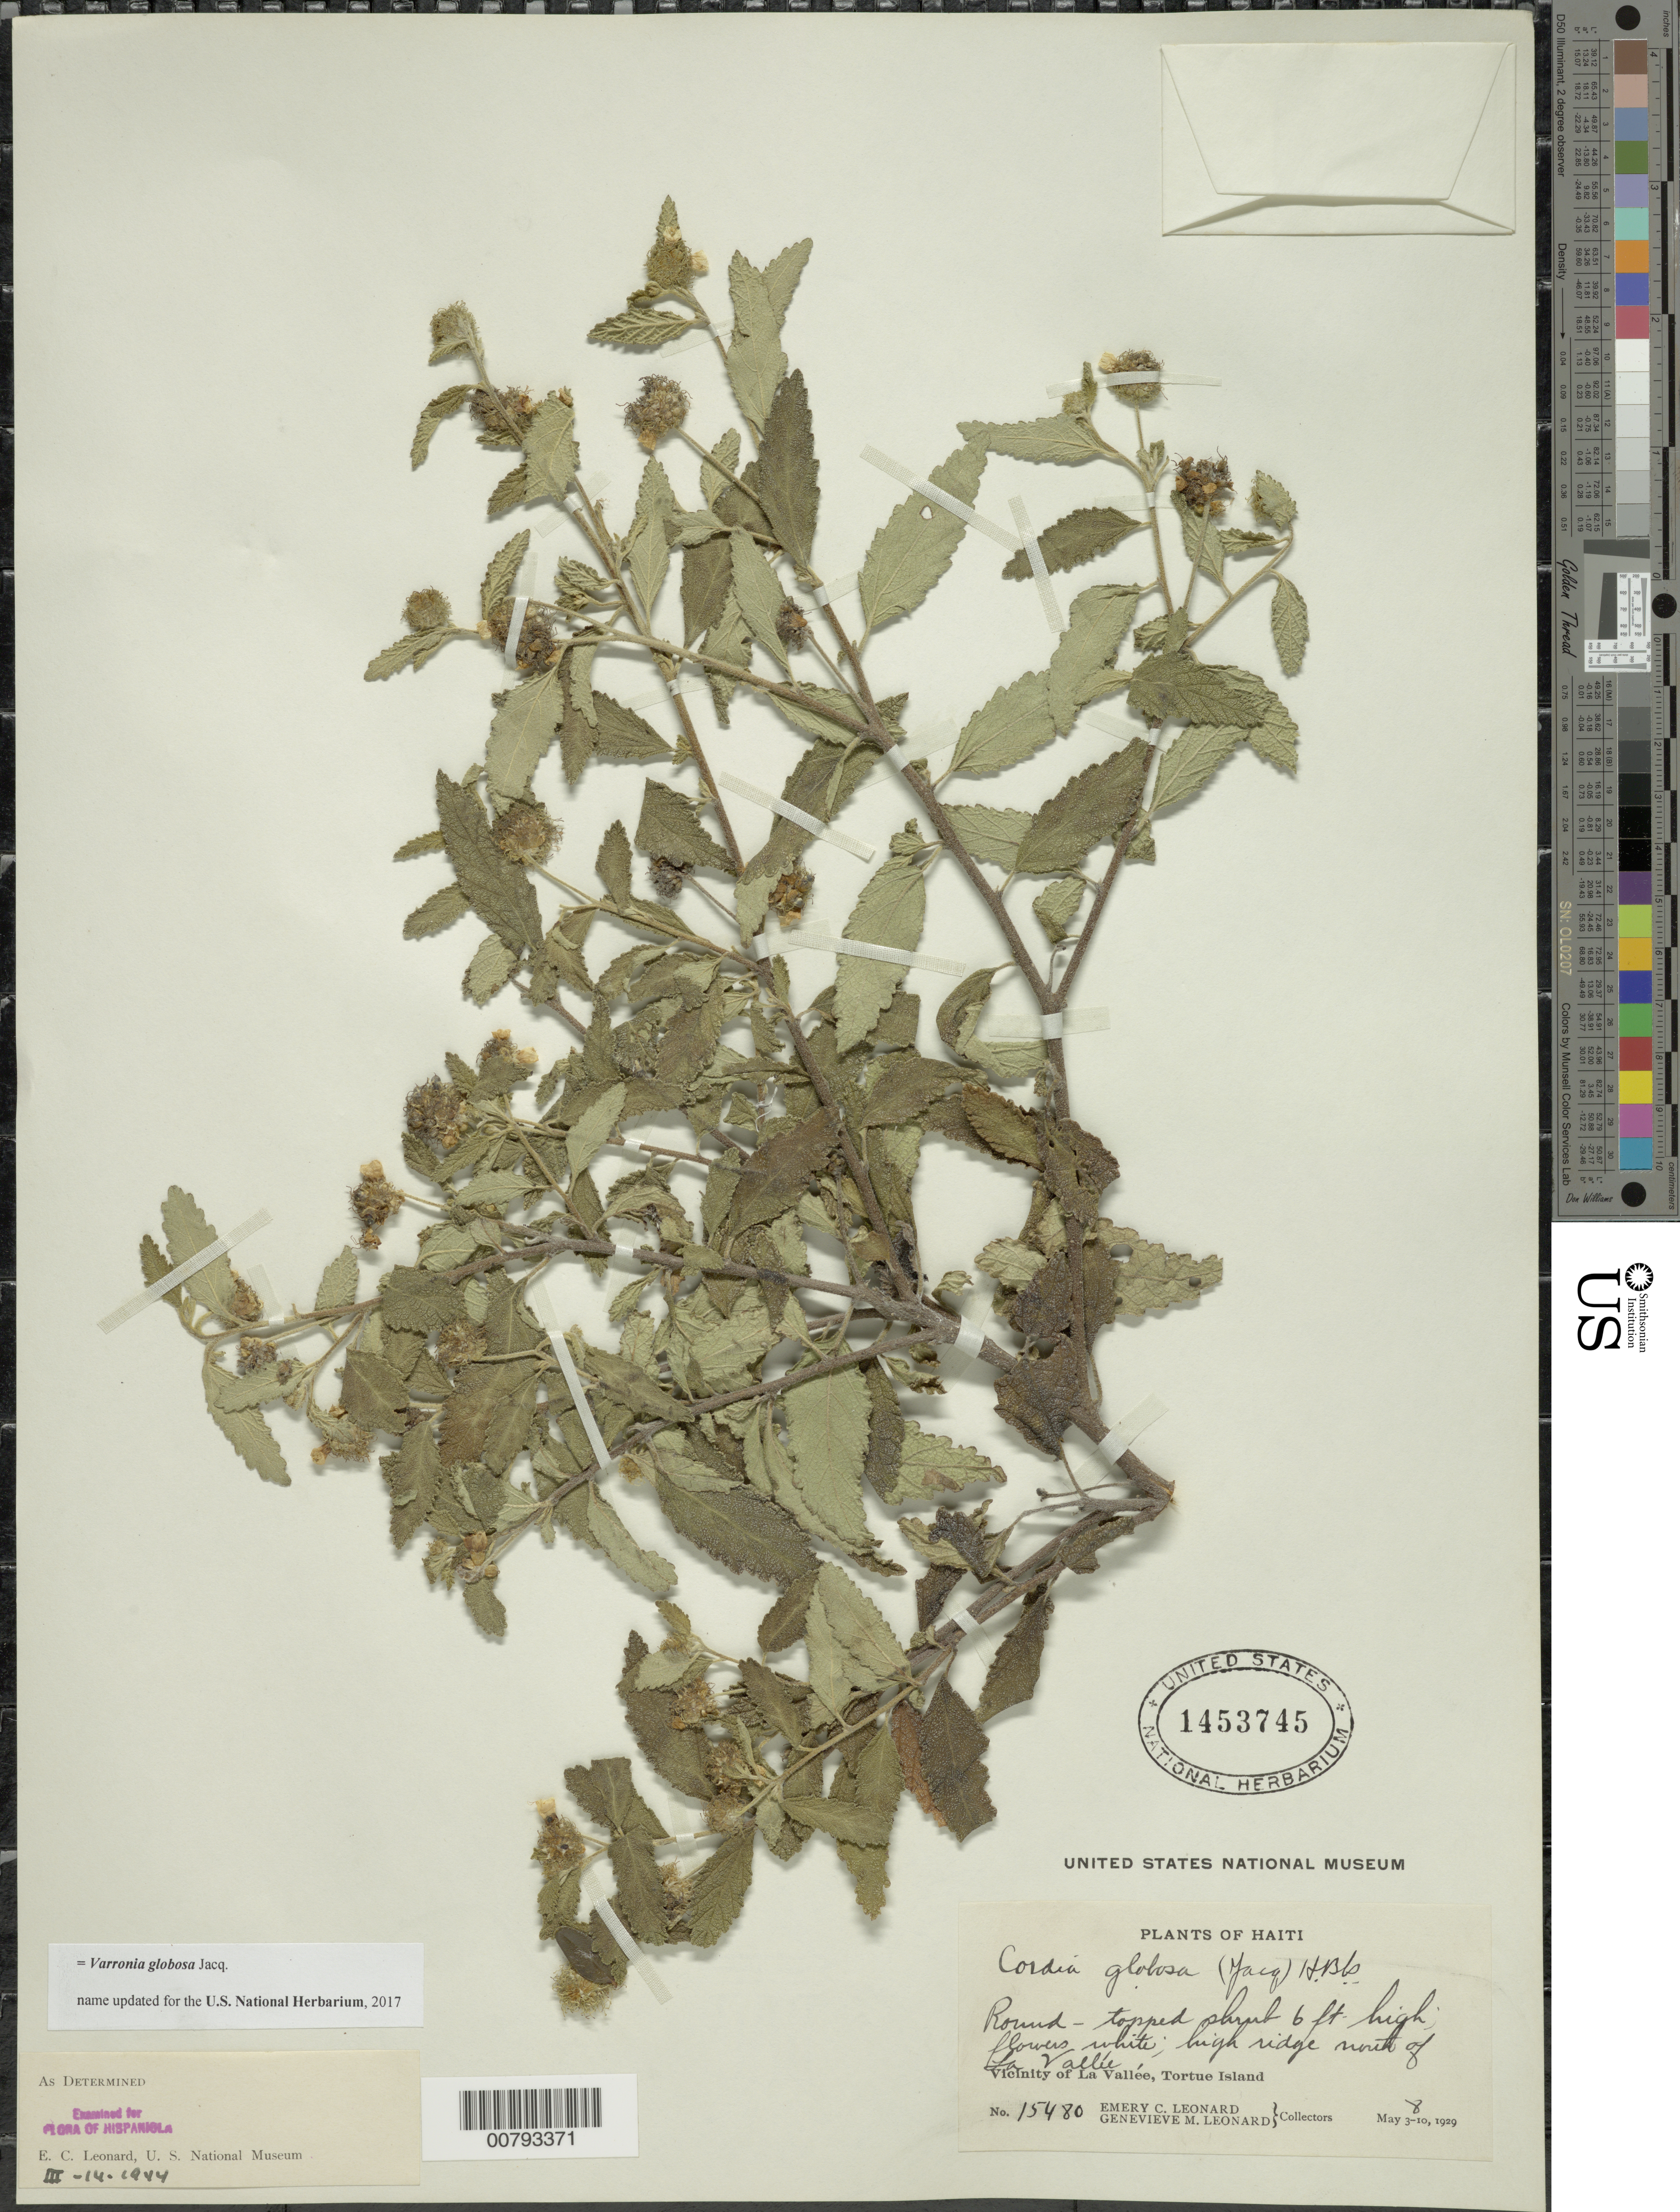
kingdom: Plantae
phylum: Tracheophyta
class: Magnoliopsida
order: Boraginales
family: Cordiaceae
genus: Varronia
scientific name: Varronia globosa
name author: Jacq.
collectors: E. C. Leonard & G. M. Leonard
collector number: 15480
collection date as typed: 08 May 1929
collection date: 1929-05-08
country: Haiti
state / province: Nord-Óuest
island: Île de la Tortue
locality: Tortue Island, vicinity of La Vallée, high ridge north of La Vallée.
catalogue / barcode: US 1453745